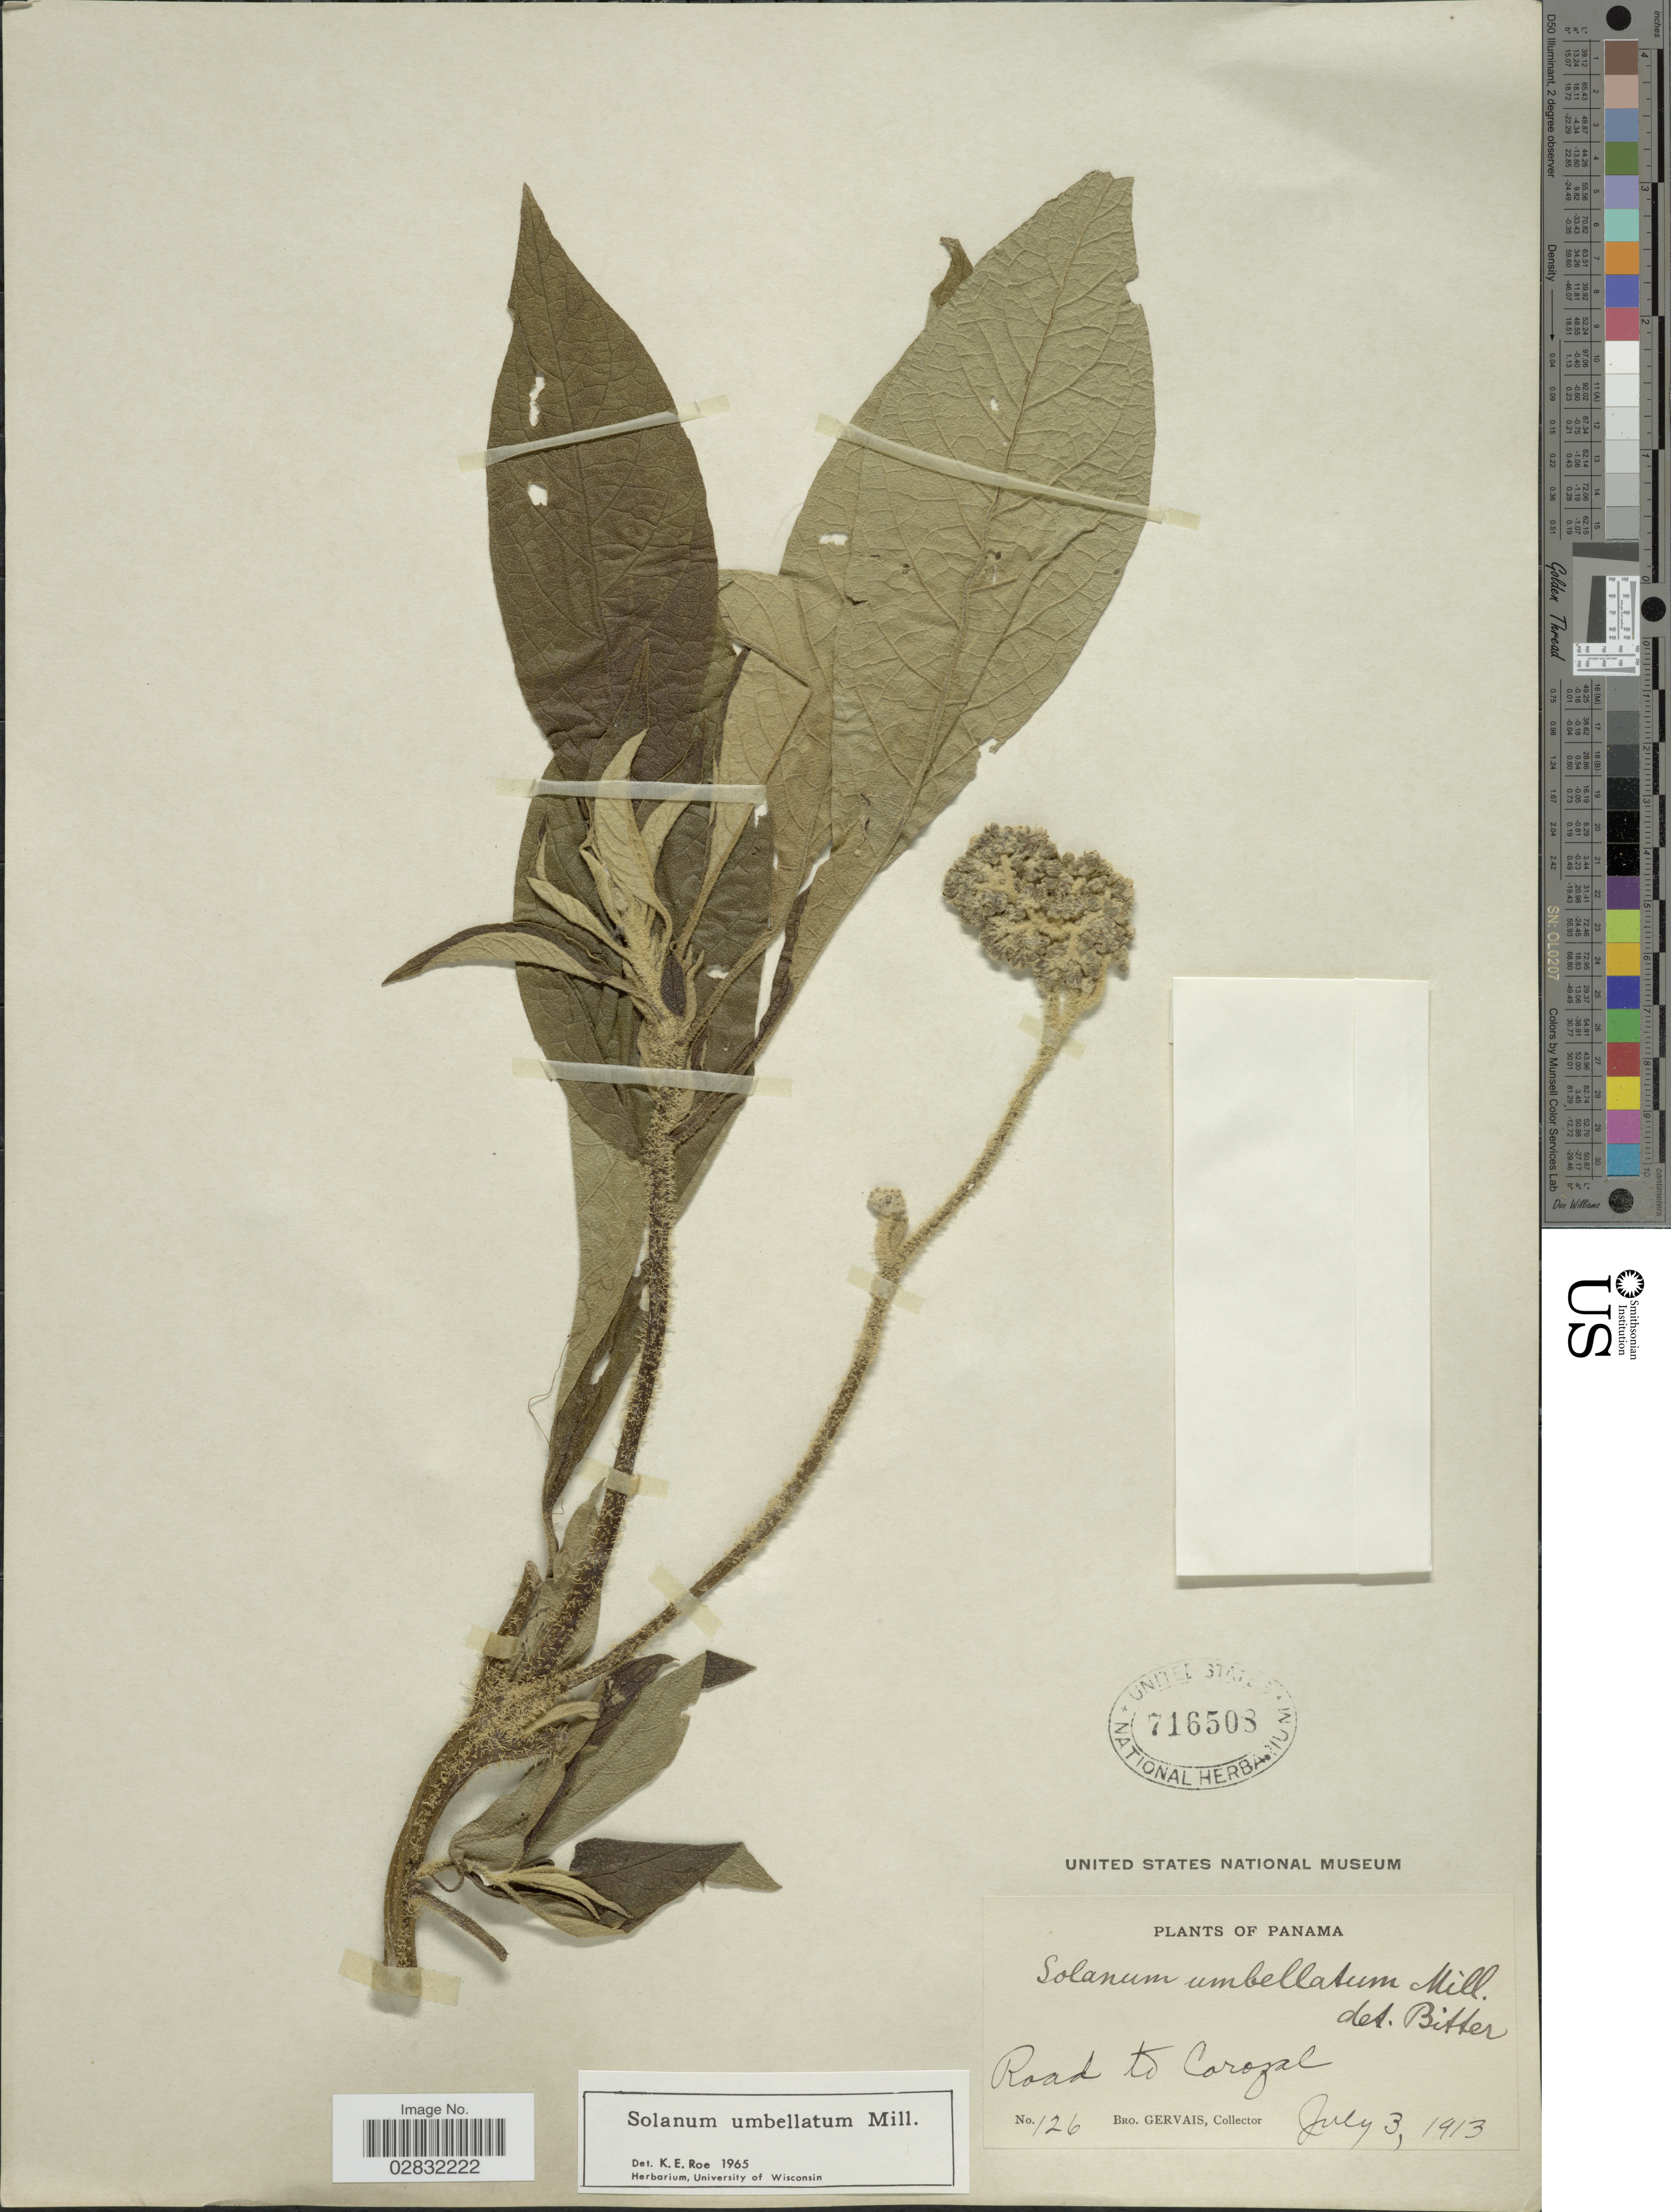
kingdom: Plantae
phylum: Tracheophyta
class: Magnoliopsida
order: Solanales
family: Solanaceae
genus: Solanum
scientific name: Solanum umbellatum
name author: Mill.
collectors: B. Gervais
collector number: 126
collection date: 1913-07-03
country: Panama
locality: Road to Corozal.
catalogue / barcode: US 716508